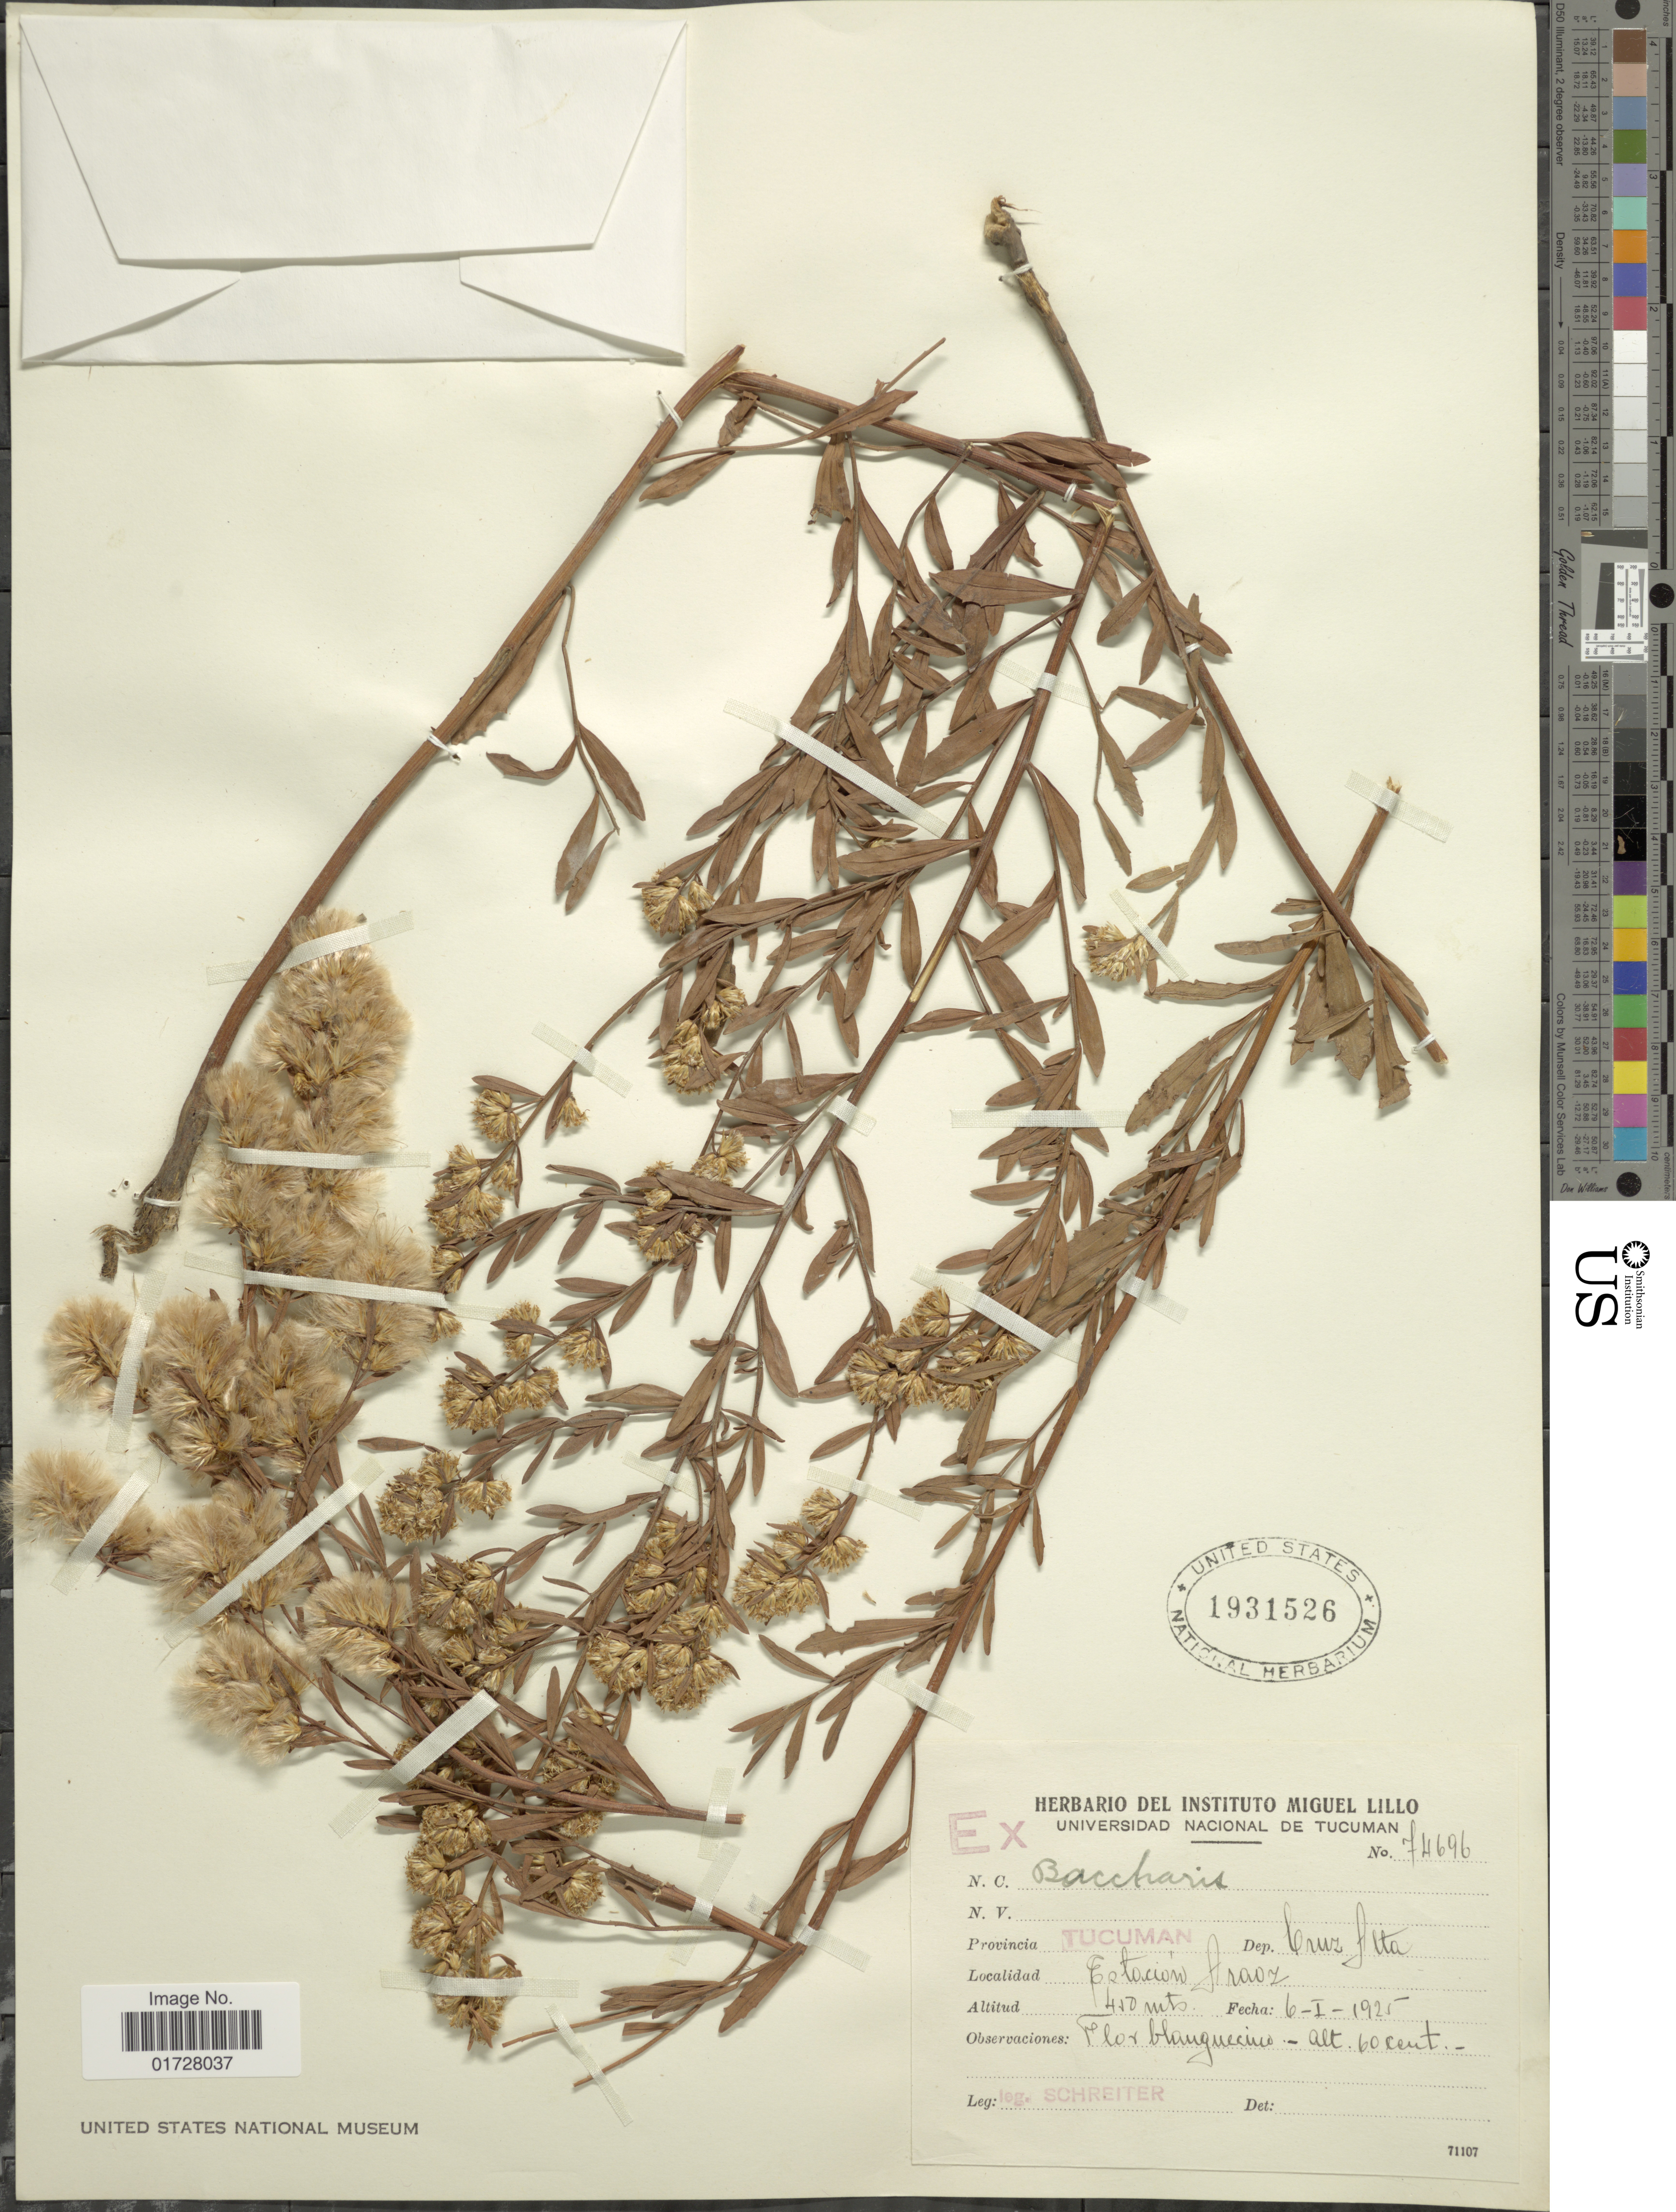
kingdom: Plantae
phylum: Tracheophyta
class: Magnoliopsida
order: Asterales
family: Asteraceae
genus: Baccharis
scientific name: Baccharis sp.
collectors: -. Schreiter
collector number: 74696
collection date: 1925-01-06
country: Argentina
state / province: Tucuman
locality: Dep. Cruz Alta, Estacion Araoz.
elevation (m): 450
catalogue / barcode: US 1931526